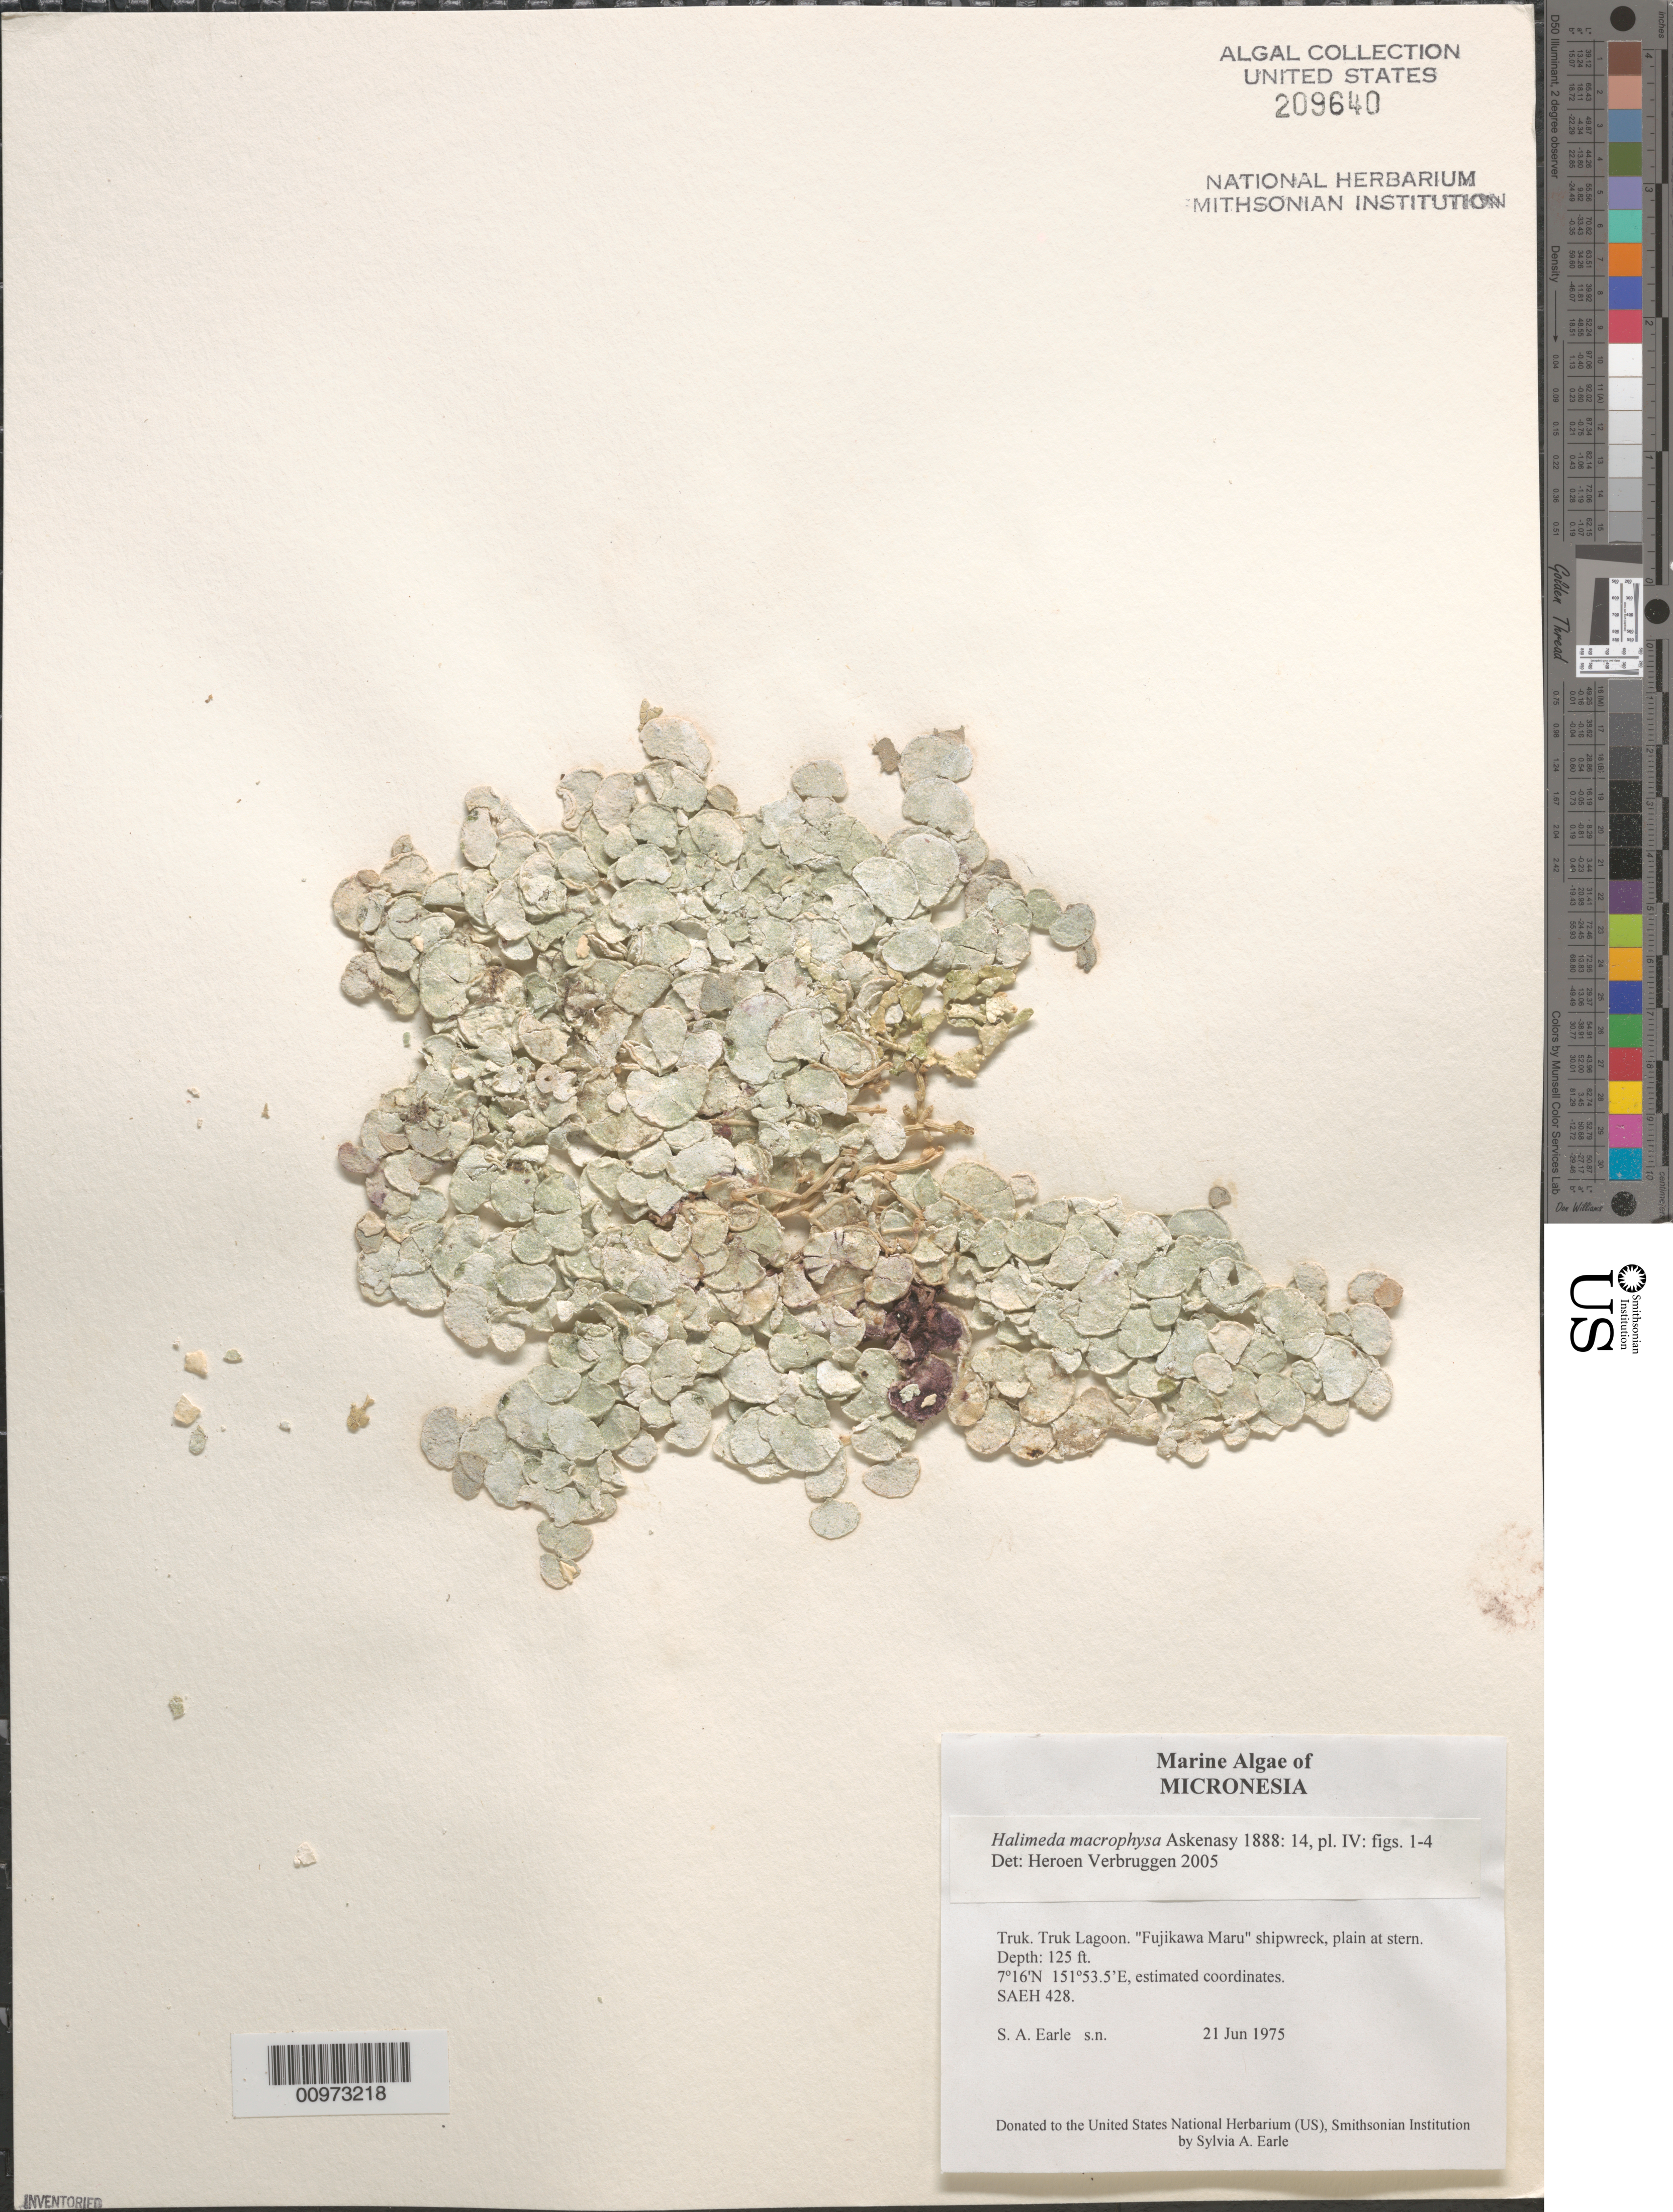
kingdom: Plantae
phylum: Chlorophyta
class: Ulvophyceae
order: Bryopsidales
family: Halimedaceae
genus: Halimeda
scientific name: Halimeda macrophysa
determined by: Verbruggen, H.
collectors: S. A. Earle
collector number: SAEH 428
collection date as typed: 21 Jun 1975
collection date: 1975-06-21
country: Micronesia, Federated States of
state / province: Truk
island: Truk (Chuuk) Is.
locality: Chuuk Lagoon (Truk Lagoon), Fujikawa Maru shipwreck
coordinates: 7 16'N, 151 53.5'E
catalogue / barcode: US 209640